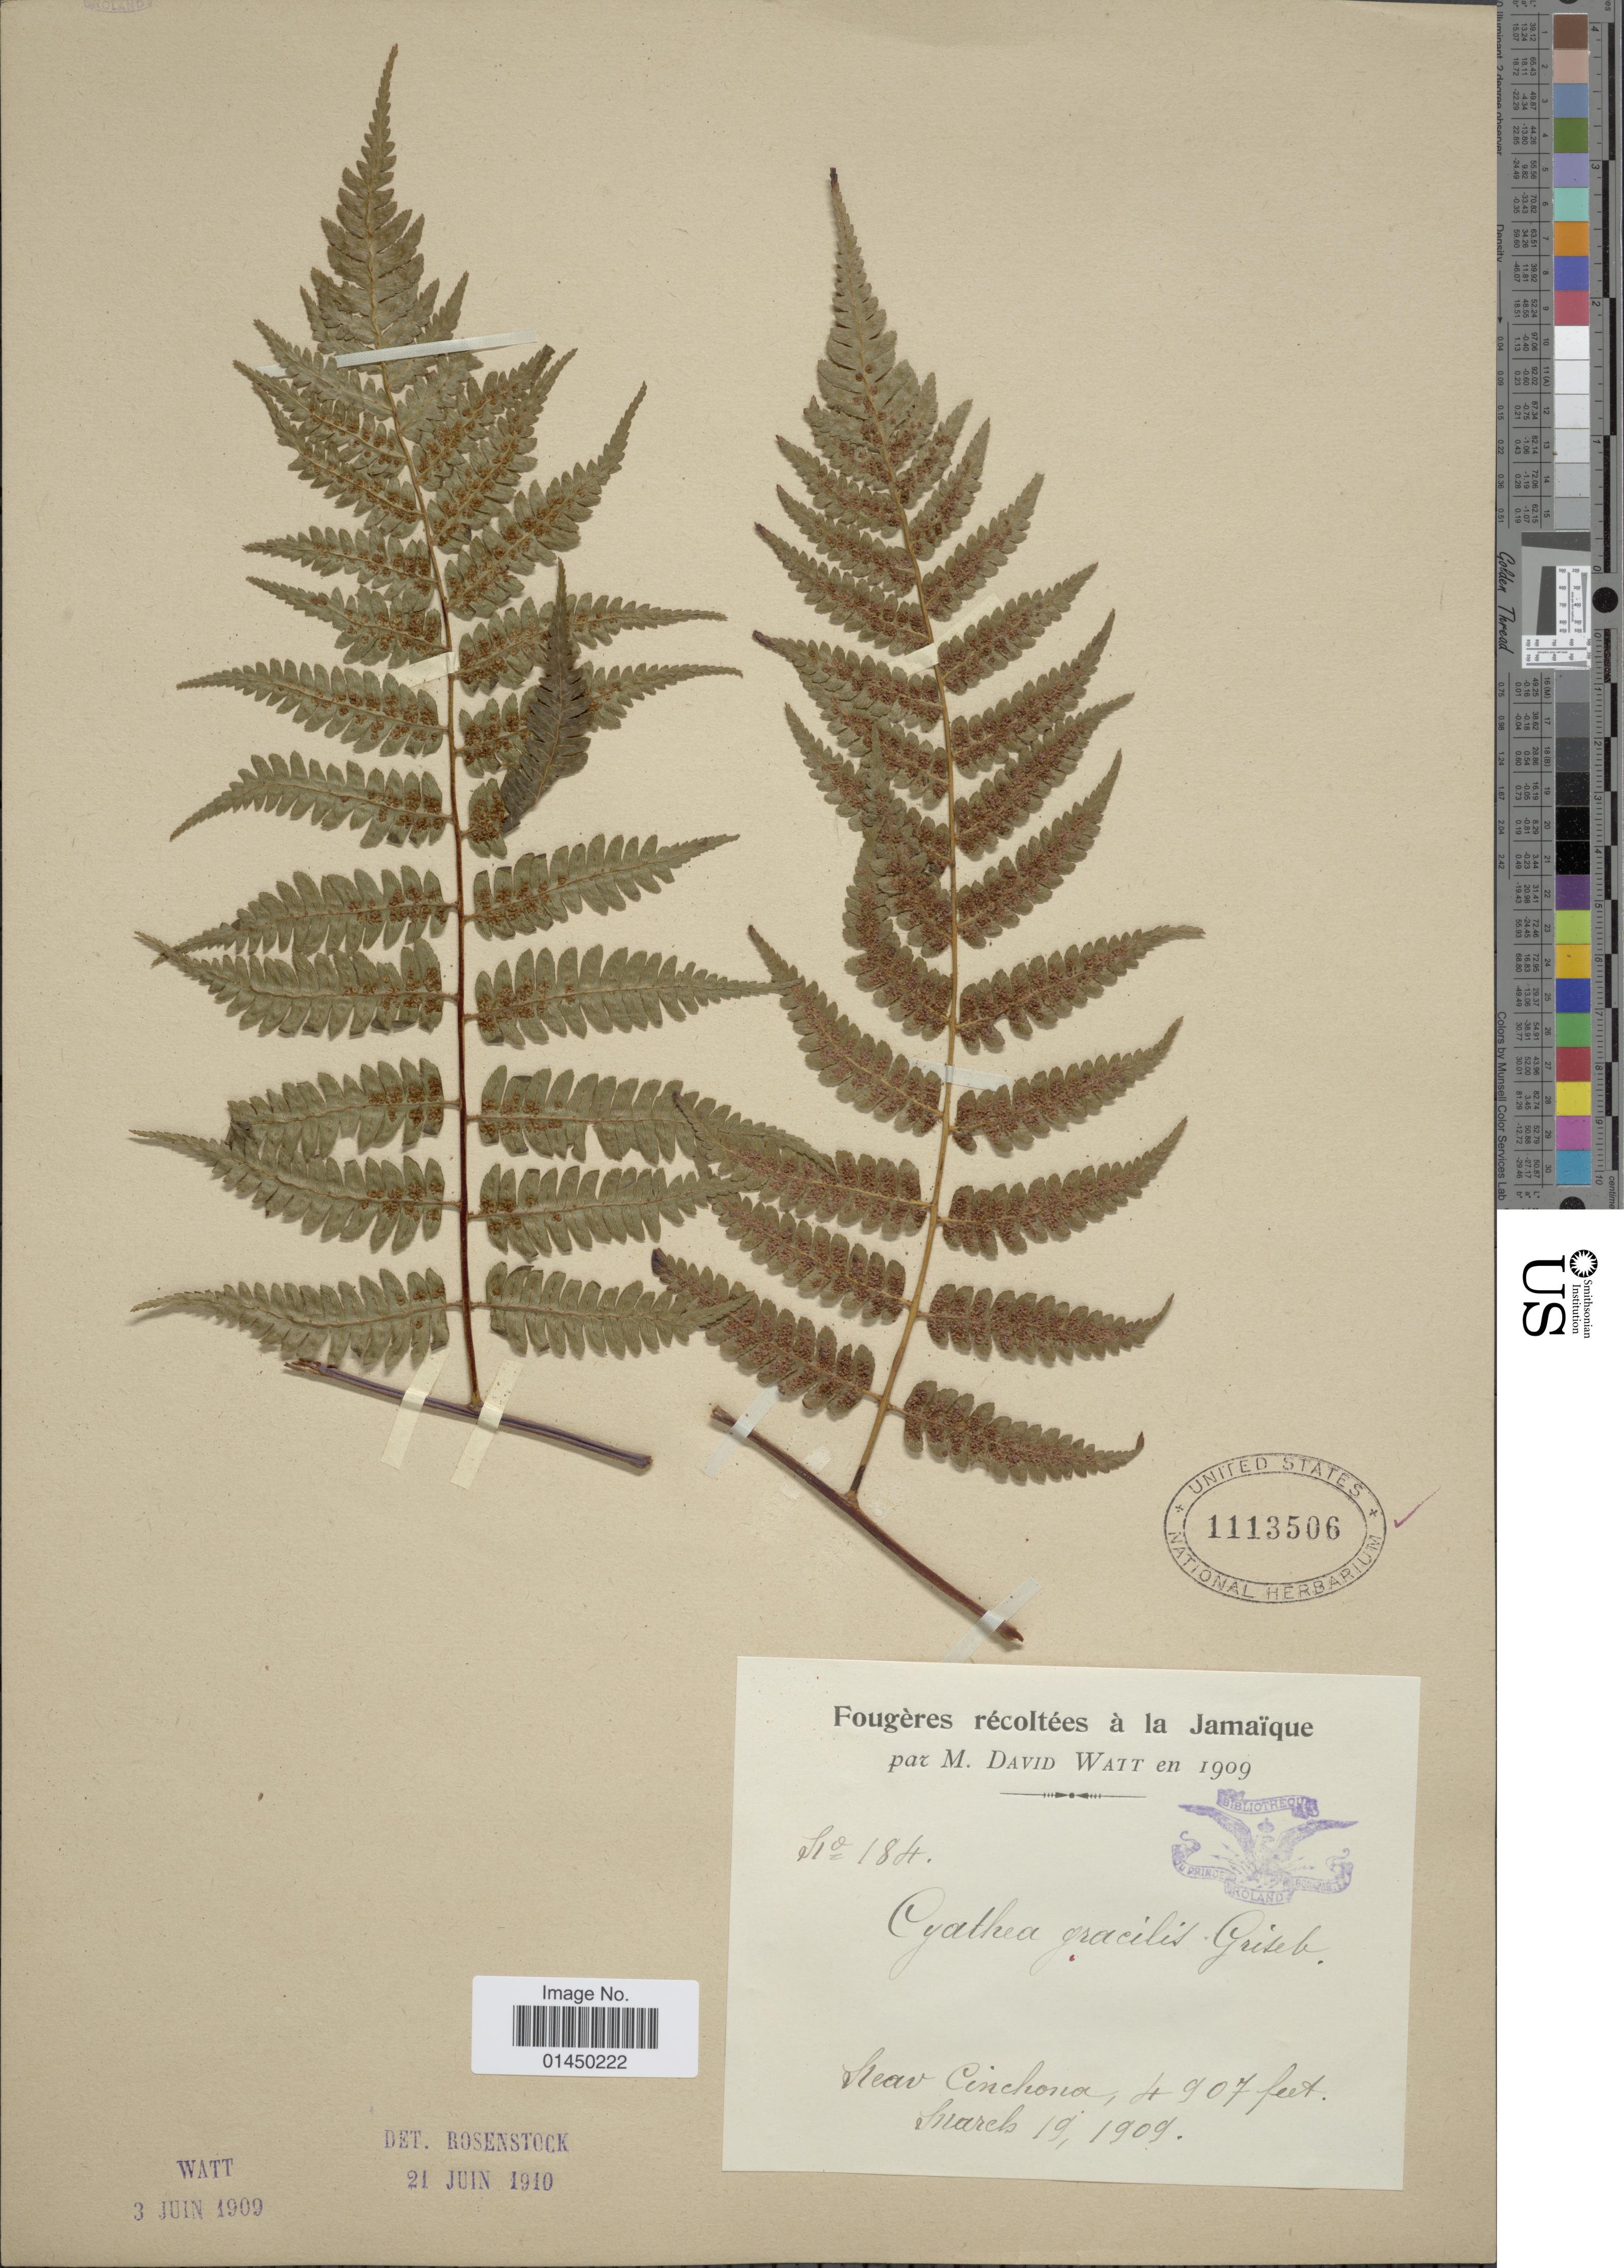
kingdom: Plantae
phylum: Tracheophyta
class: Polypodiopsida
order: Cyatheales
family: Cyatheaceae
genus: Cyathea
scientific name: Cyathea gracilis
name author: Gris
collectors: M. Watt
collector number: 184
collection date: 1909-03-19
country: Jamaica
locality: Fougeres recoltees a la Jamaique, Near Cinchona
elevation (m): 1496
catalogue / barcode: US 1113506